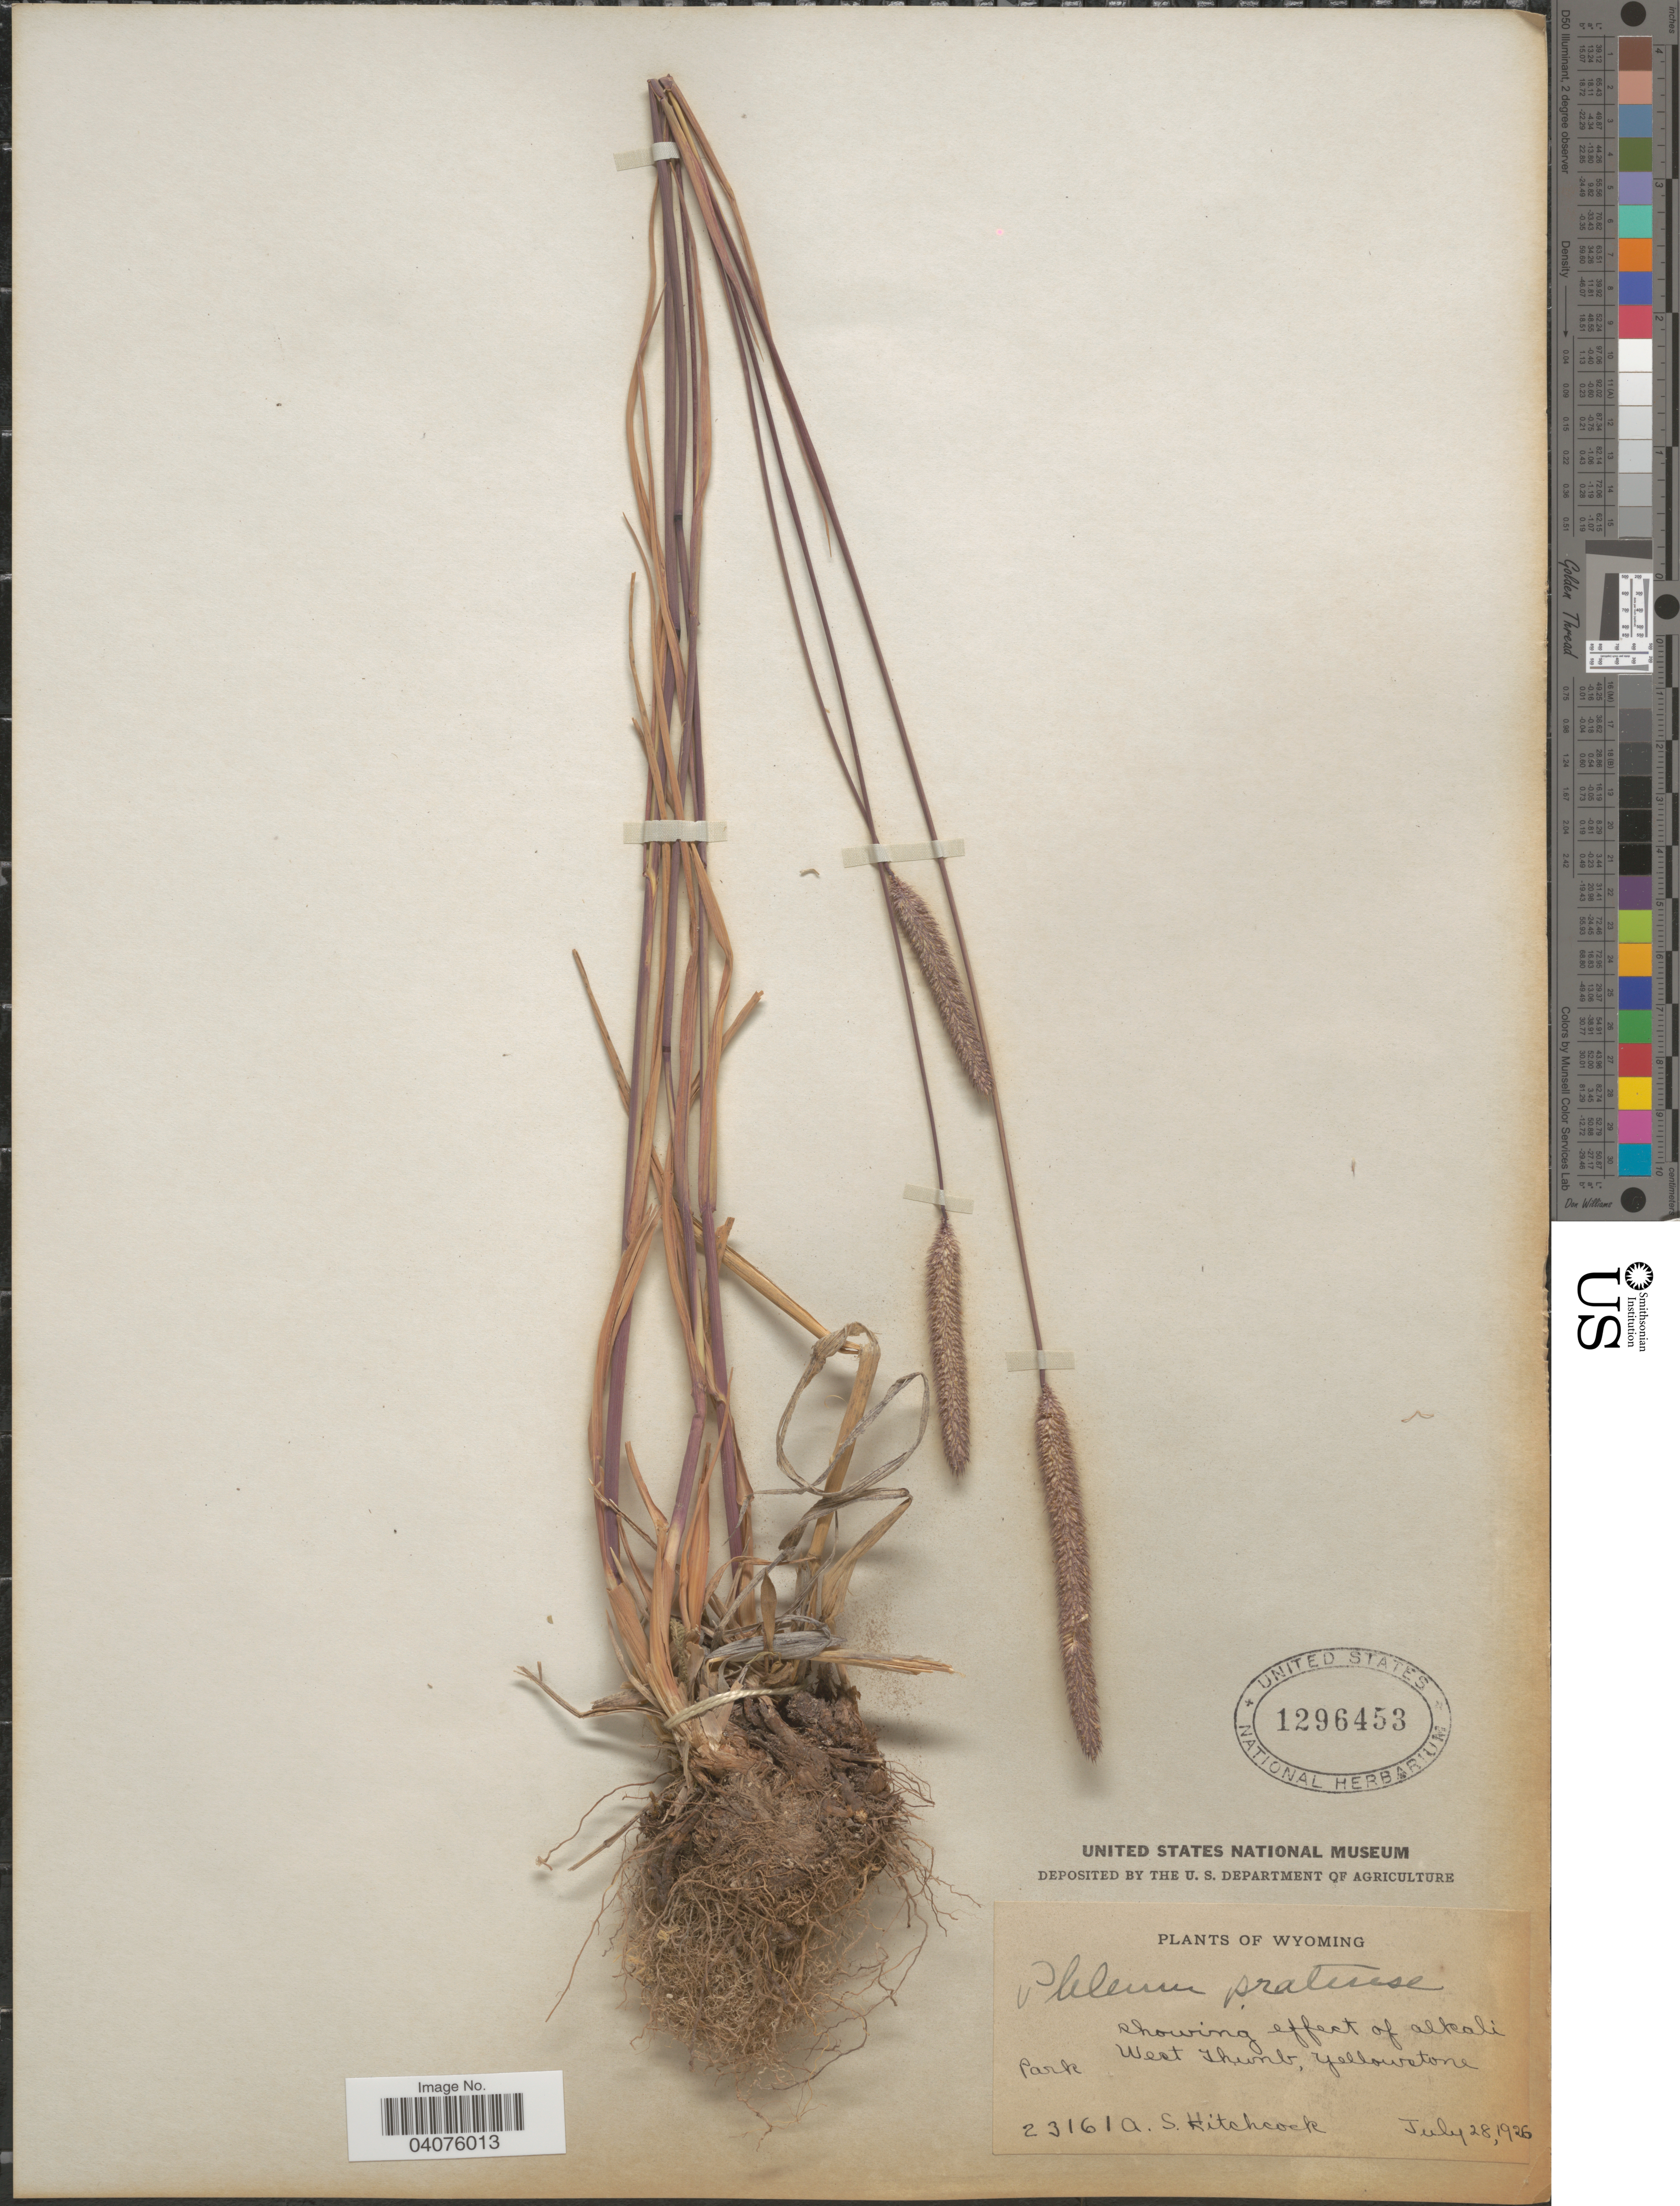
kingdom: Plantae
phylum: Tracheophyta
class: Liliopsida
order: Poales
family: Poaceae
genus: Phleum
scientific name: Phleum pratense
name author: L.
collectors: A. S. Hitchcock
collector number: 23161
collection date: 1926-07-28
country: United States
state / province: Wyoming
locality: West Thumb, Yellowstone Park.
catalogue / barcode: US 1296453